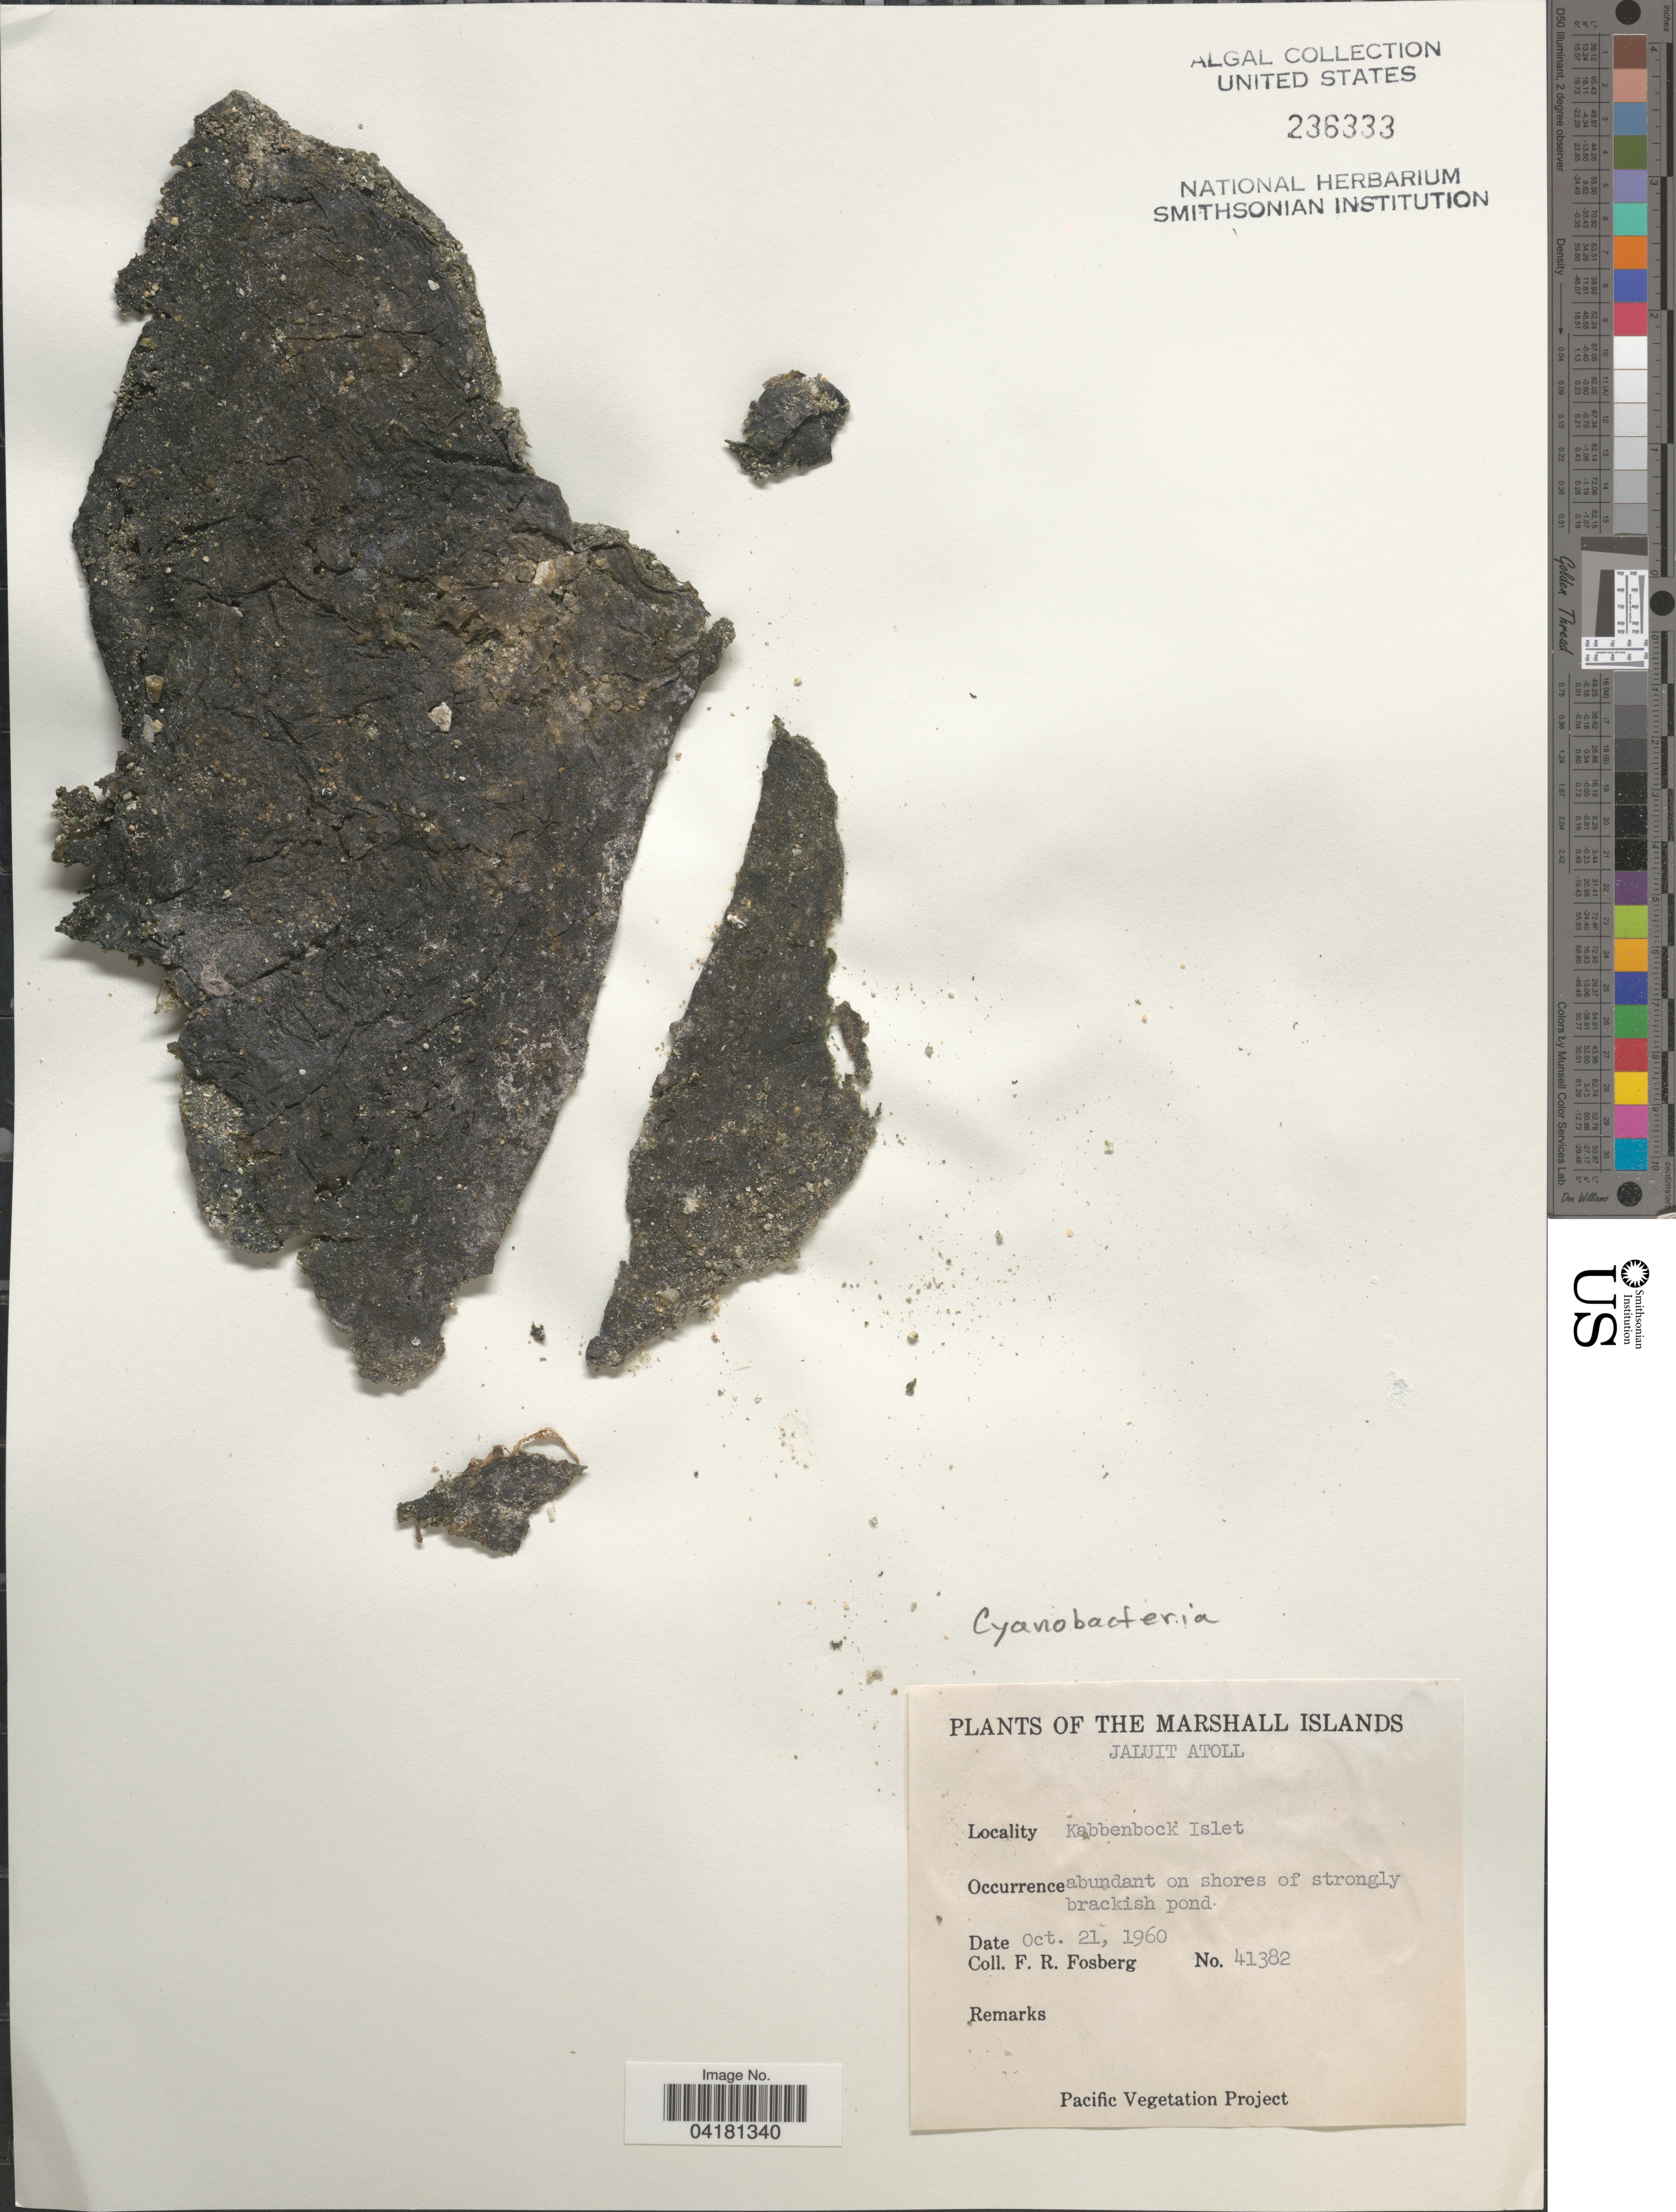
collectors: F. R. Fosberg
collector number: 41382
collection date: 1960-10-21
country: Marshall Islands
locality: Jaluit Atoll. Kabbenbock Islet.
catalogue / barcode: US 236333